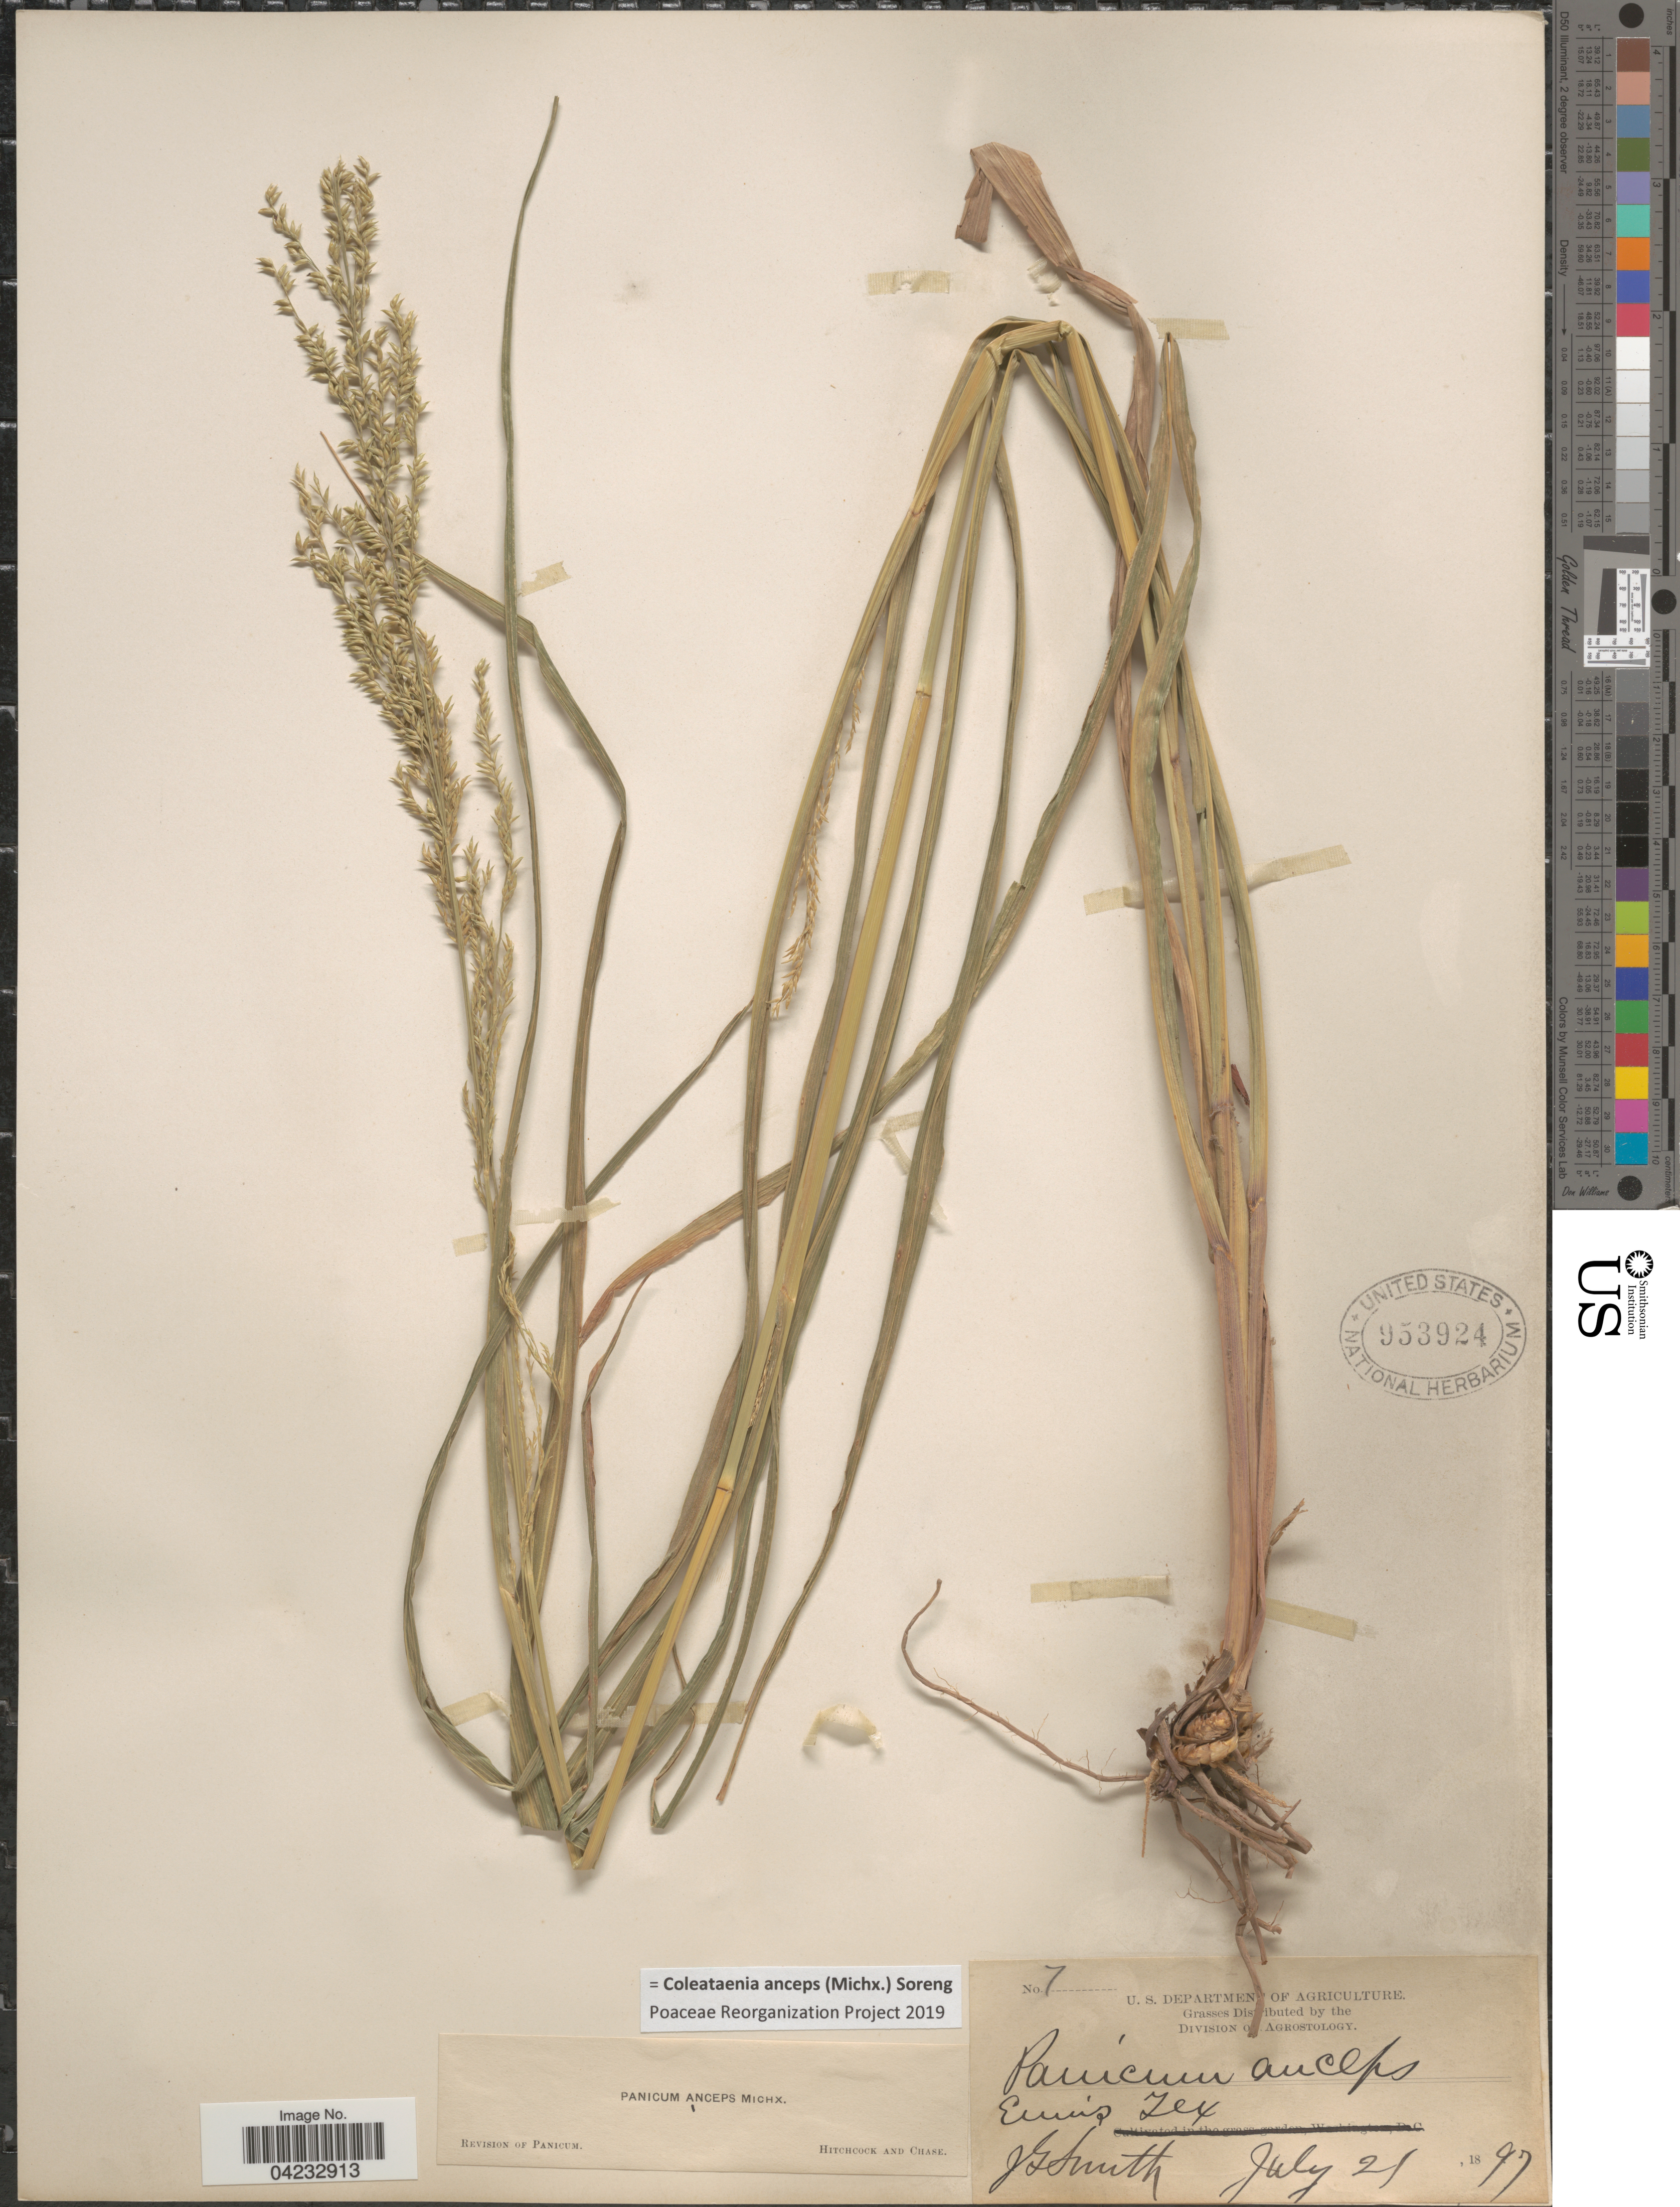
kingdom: Plantae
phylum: Tracheophyta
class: Liliopsida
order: Poales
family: Poaceae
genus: Coleataenia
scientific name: Coleataenia anceps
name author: (Michx.) Soreng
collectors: J. G. Smith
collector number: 7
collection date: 1897-07-21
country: United States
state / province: Texas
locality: Ennis.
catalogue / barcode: US 953924